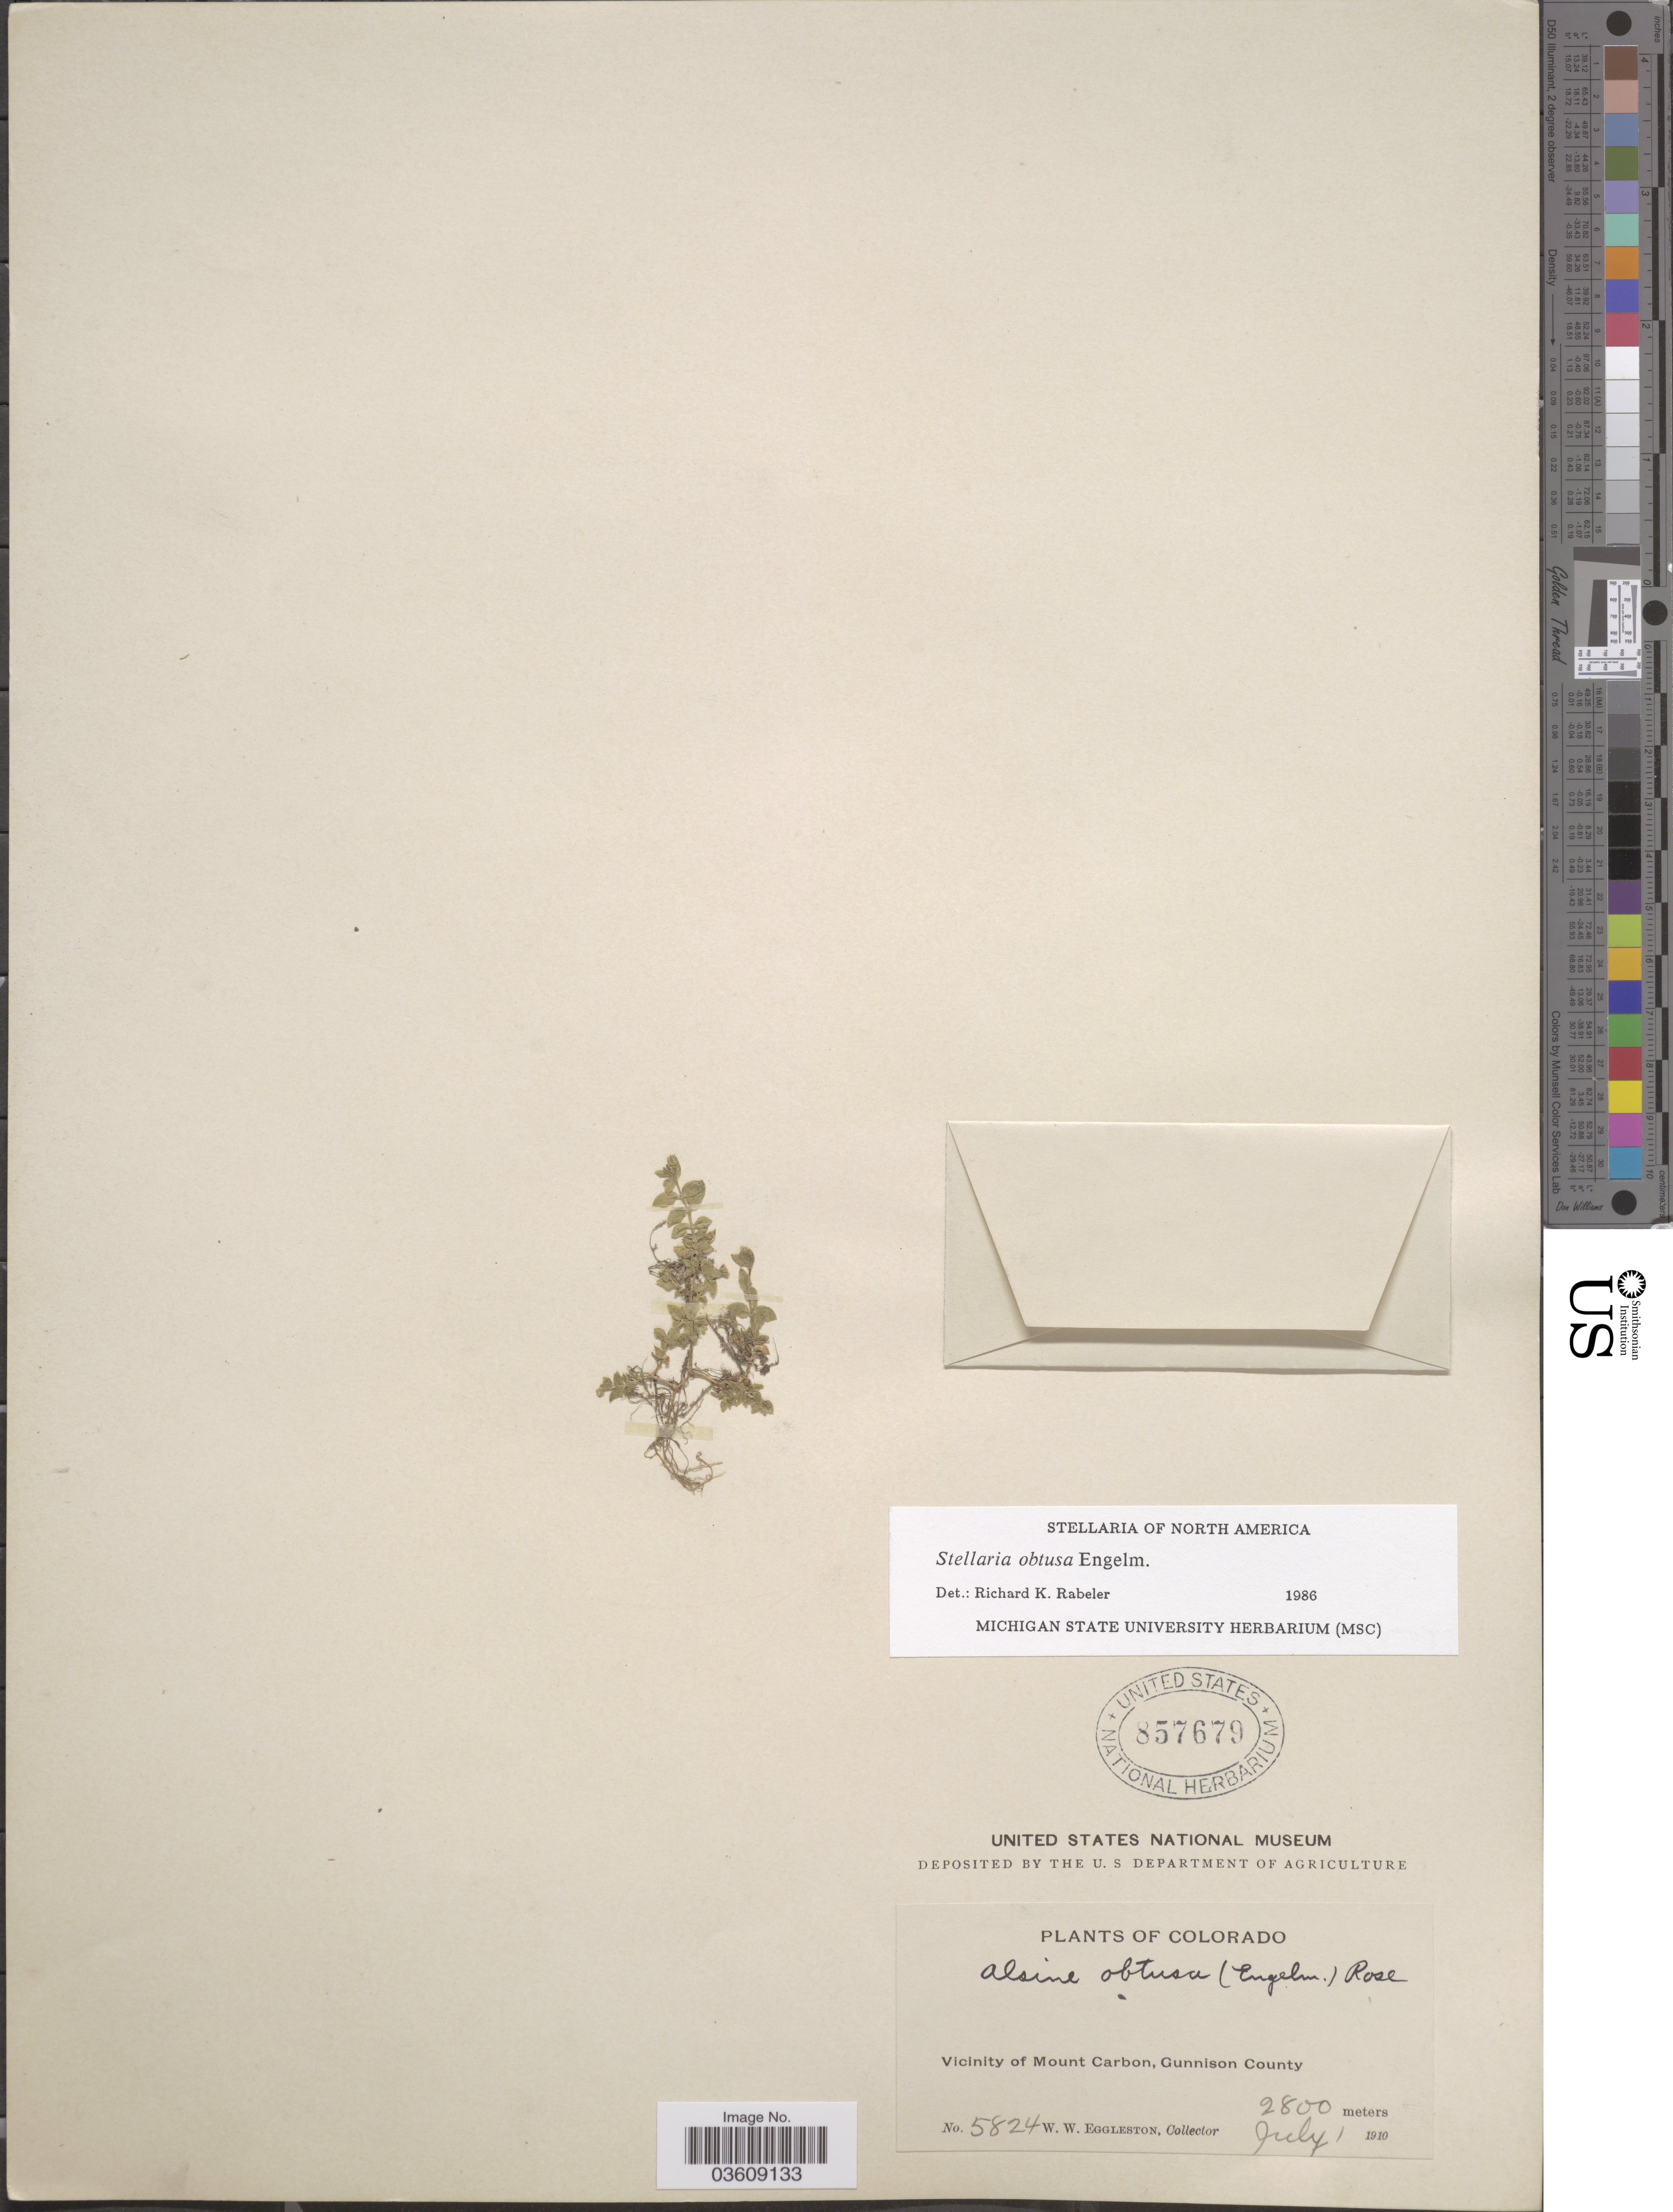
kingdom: Plantae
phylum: Tracheophyta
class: Magnoliopsida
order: Caryophyllales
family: Caryophyllaceae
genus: Engellaria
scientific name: Engellaria obtusa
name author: (Engelm.) Iamonico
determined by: U.S. National Herbarium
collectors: W. W. Eggleston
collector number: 5824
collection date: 1910-07-01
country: United States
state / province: Colorado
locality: Vicinity of Mount Carbon, Gunnison County.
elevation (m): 2800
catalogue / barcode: US 857679